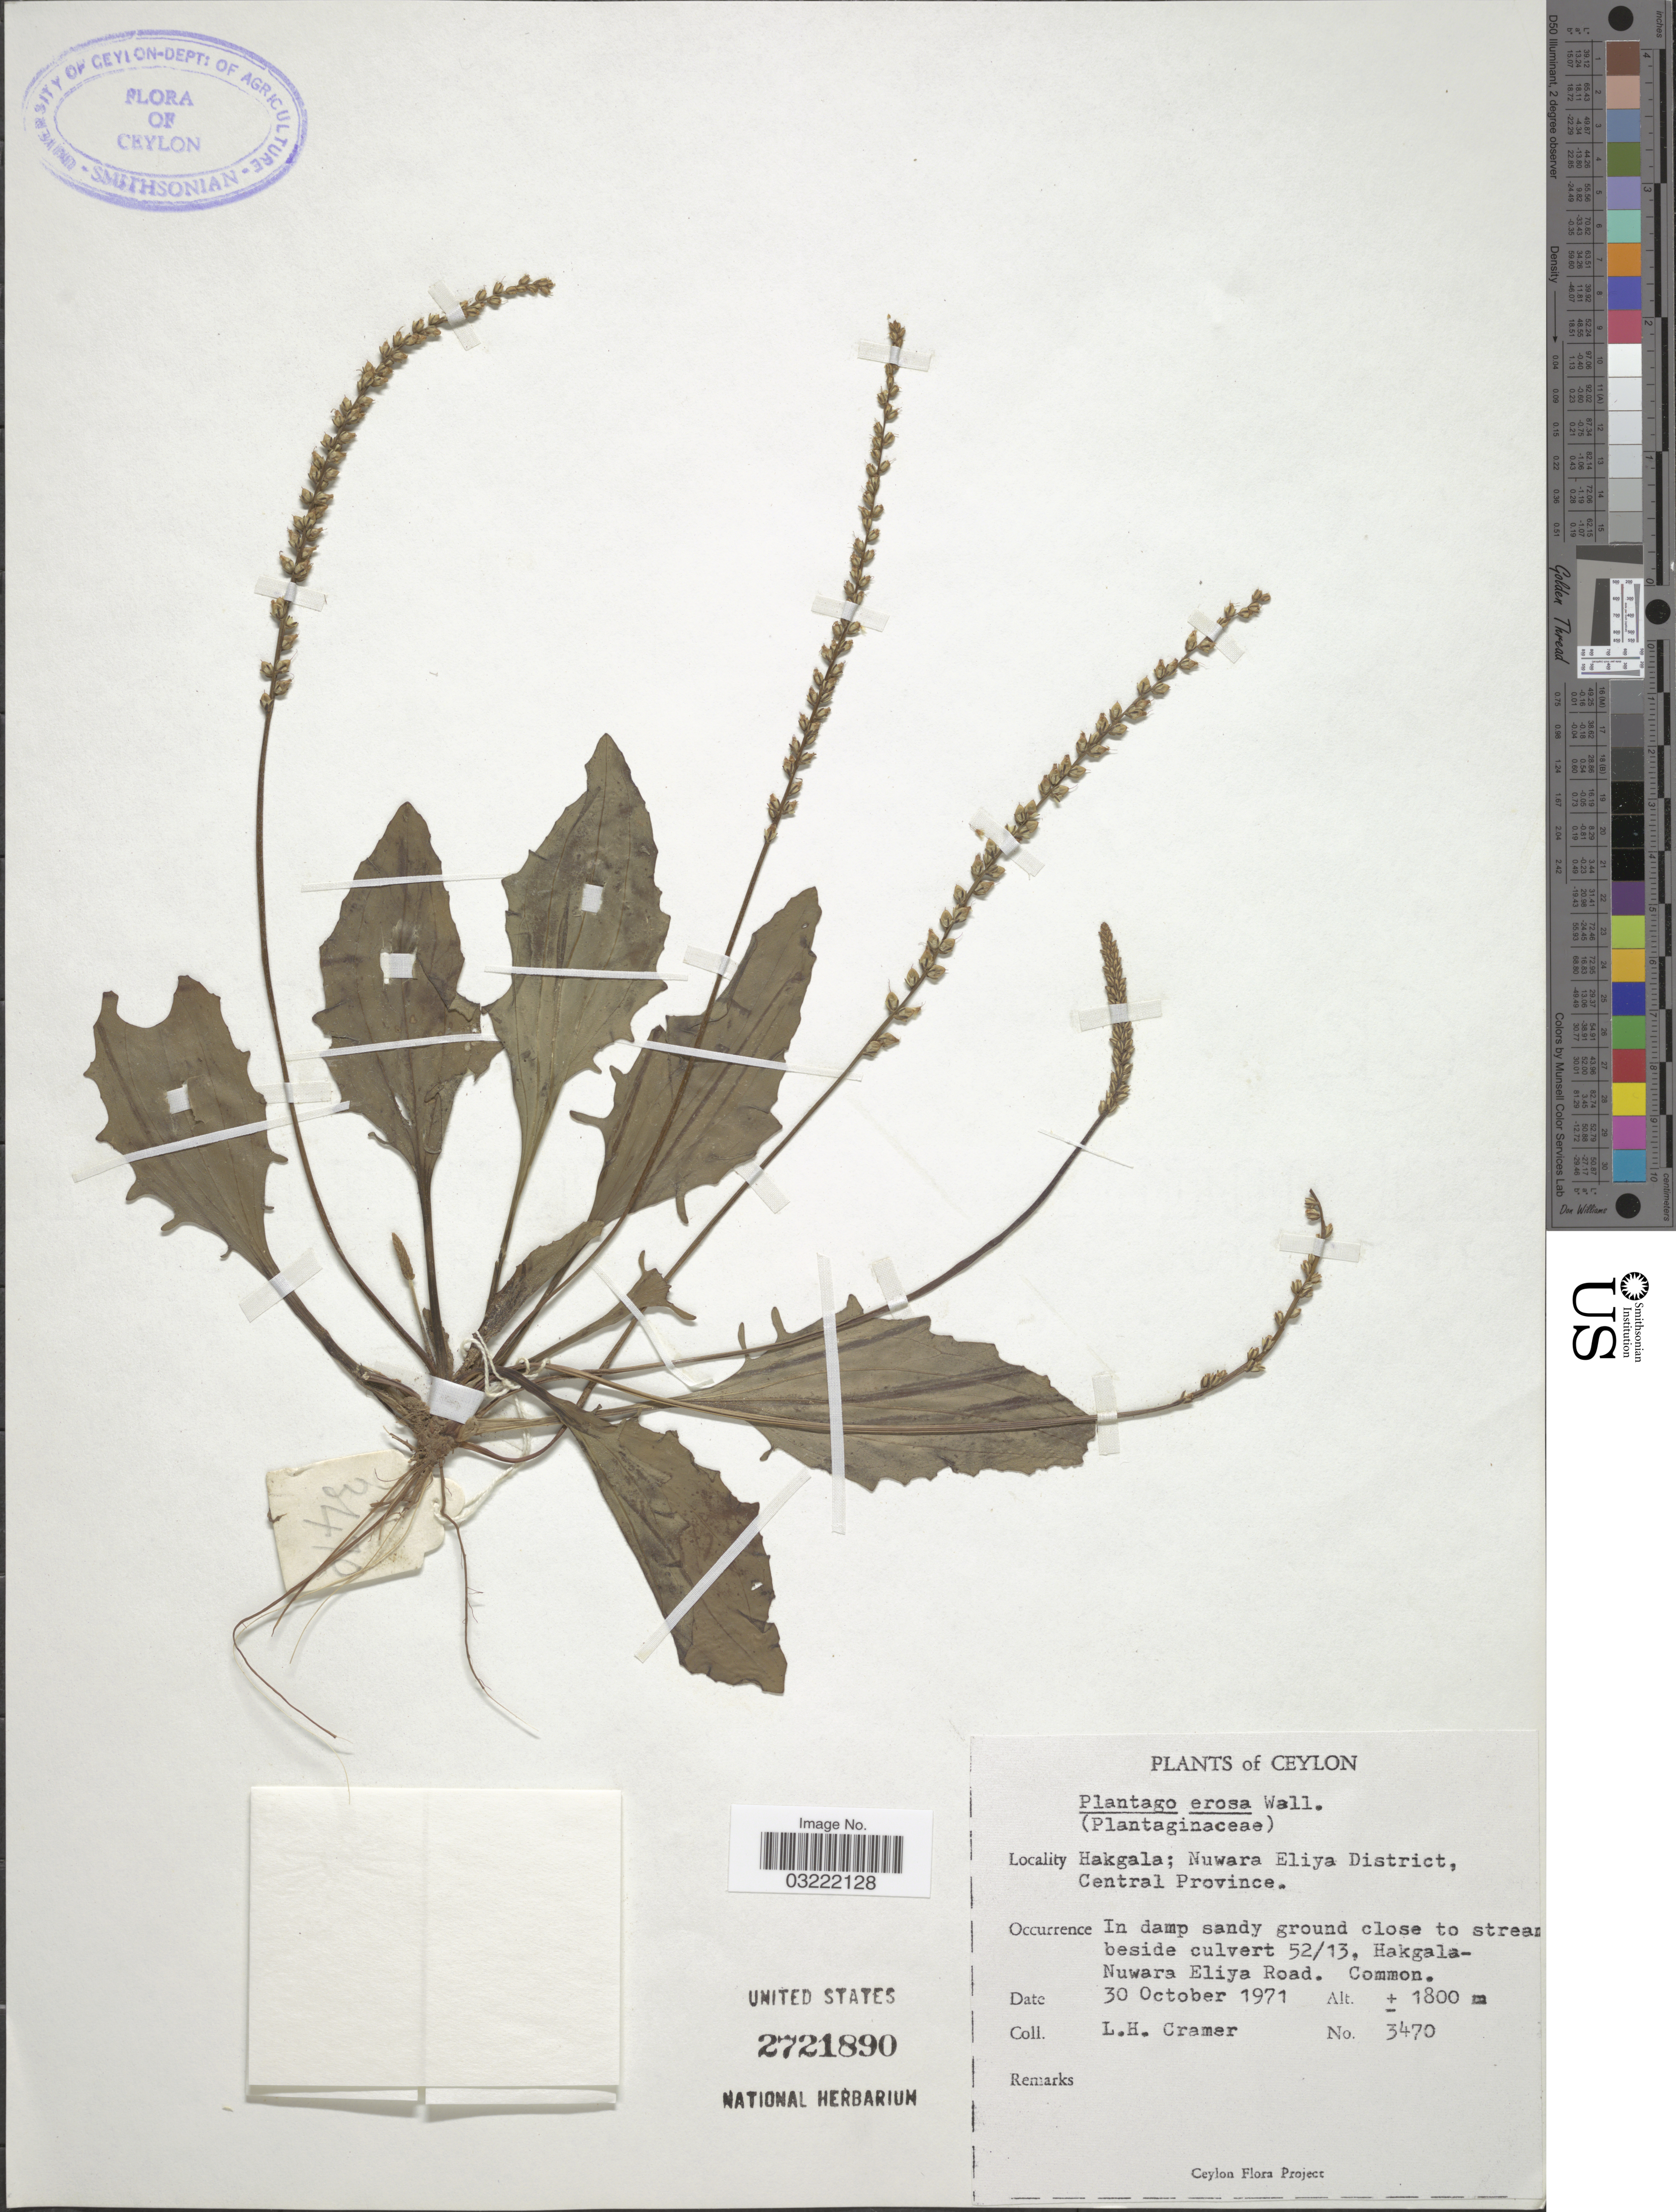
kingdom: Plantae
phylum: Tracheophyta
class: Magnoliopsida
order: Lamiales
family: Plantaginaceae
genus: Plantago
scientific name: Plantago erosa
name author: Wall.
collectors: L. H. Cramer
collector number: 3470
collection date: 1971-10-30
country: Sri Lanka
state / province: Central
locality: Ceylon. Hakgala; Nuwara Eliya District. Beside culvert 52/13, Hakgala-Nuwara Eliya Road.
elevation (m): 1800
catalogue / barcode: US 2721890